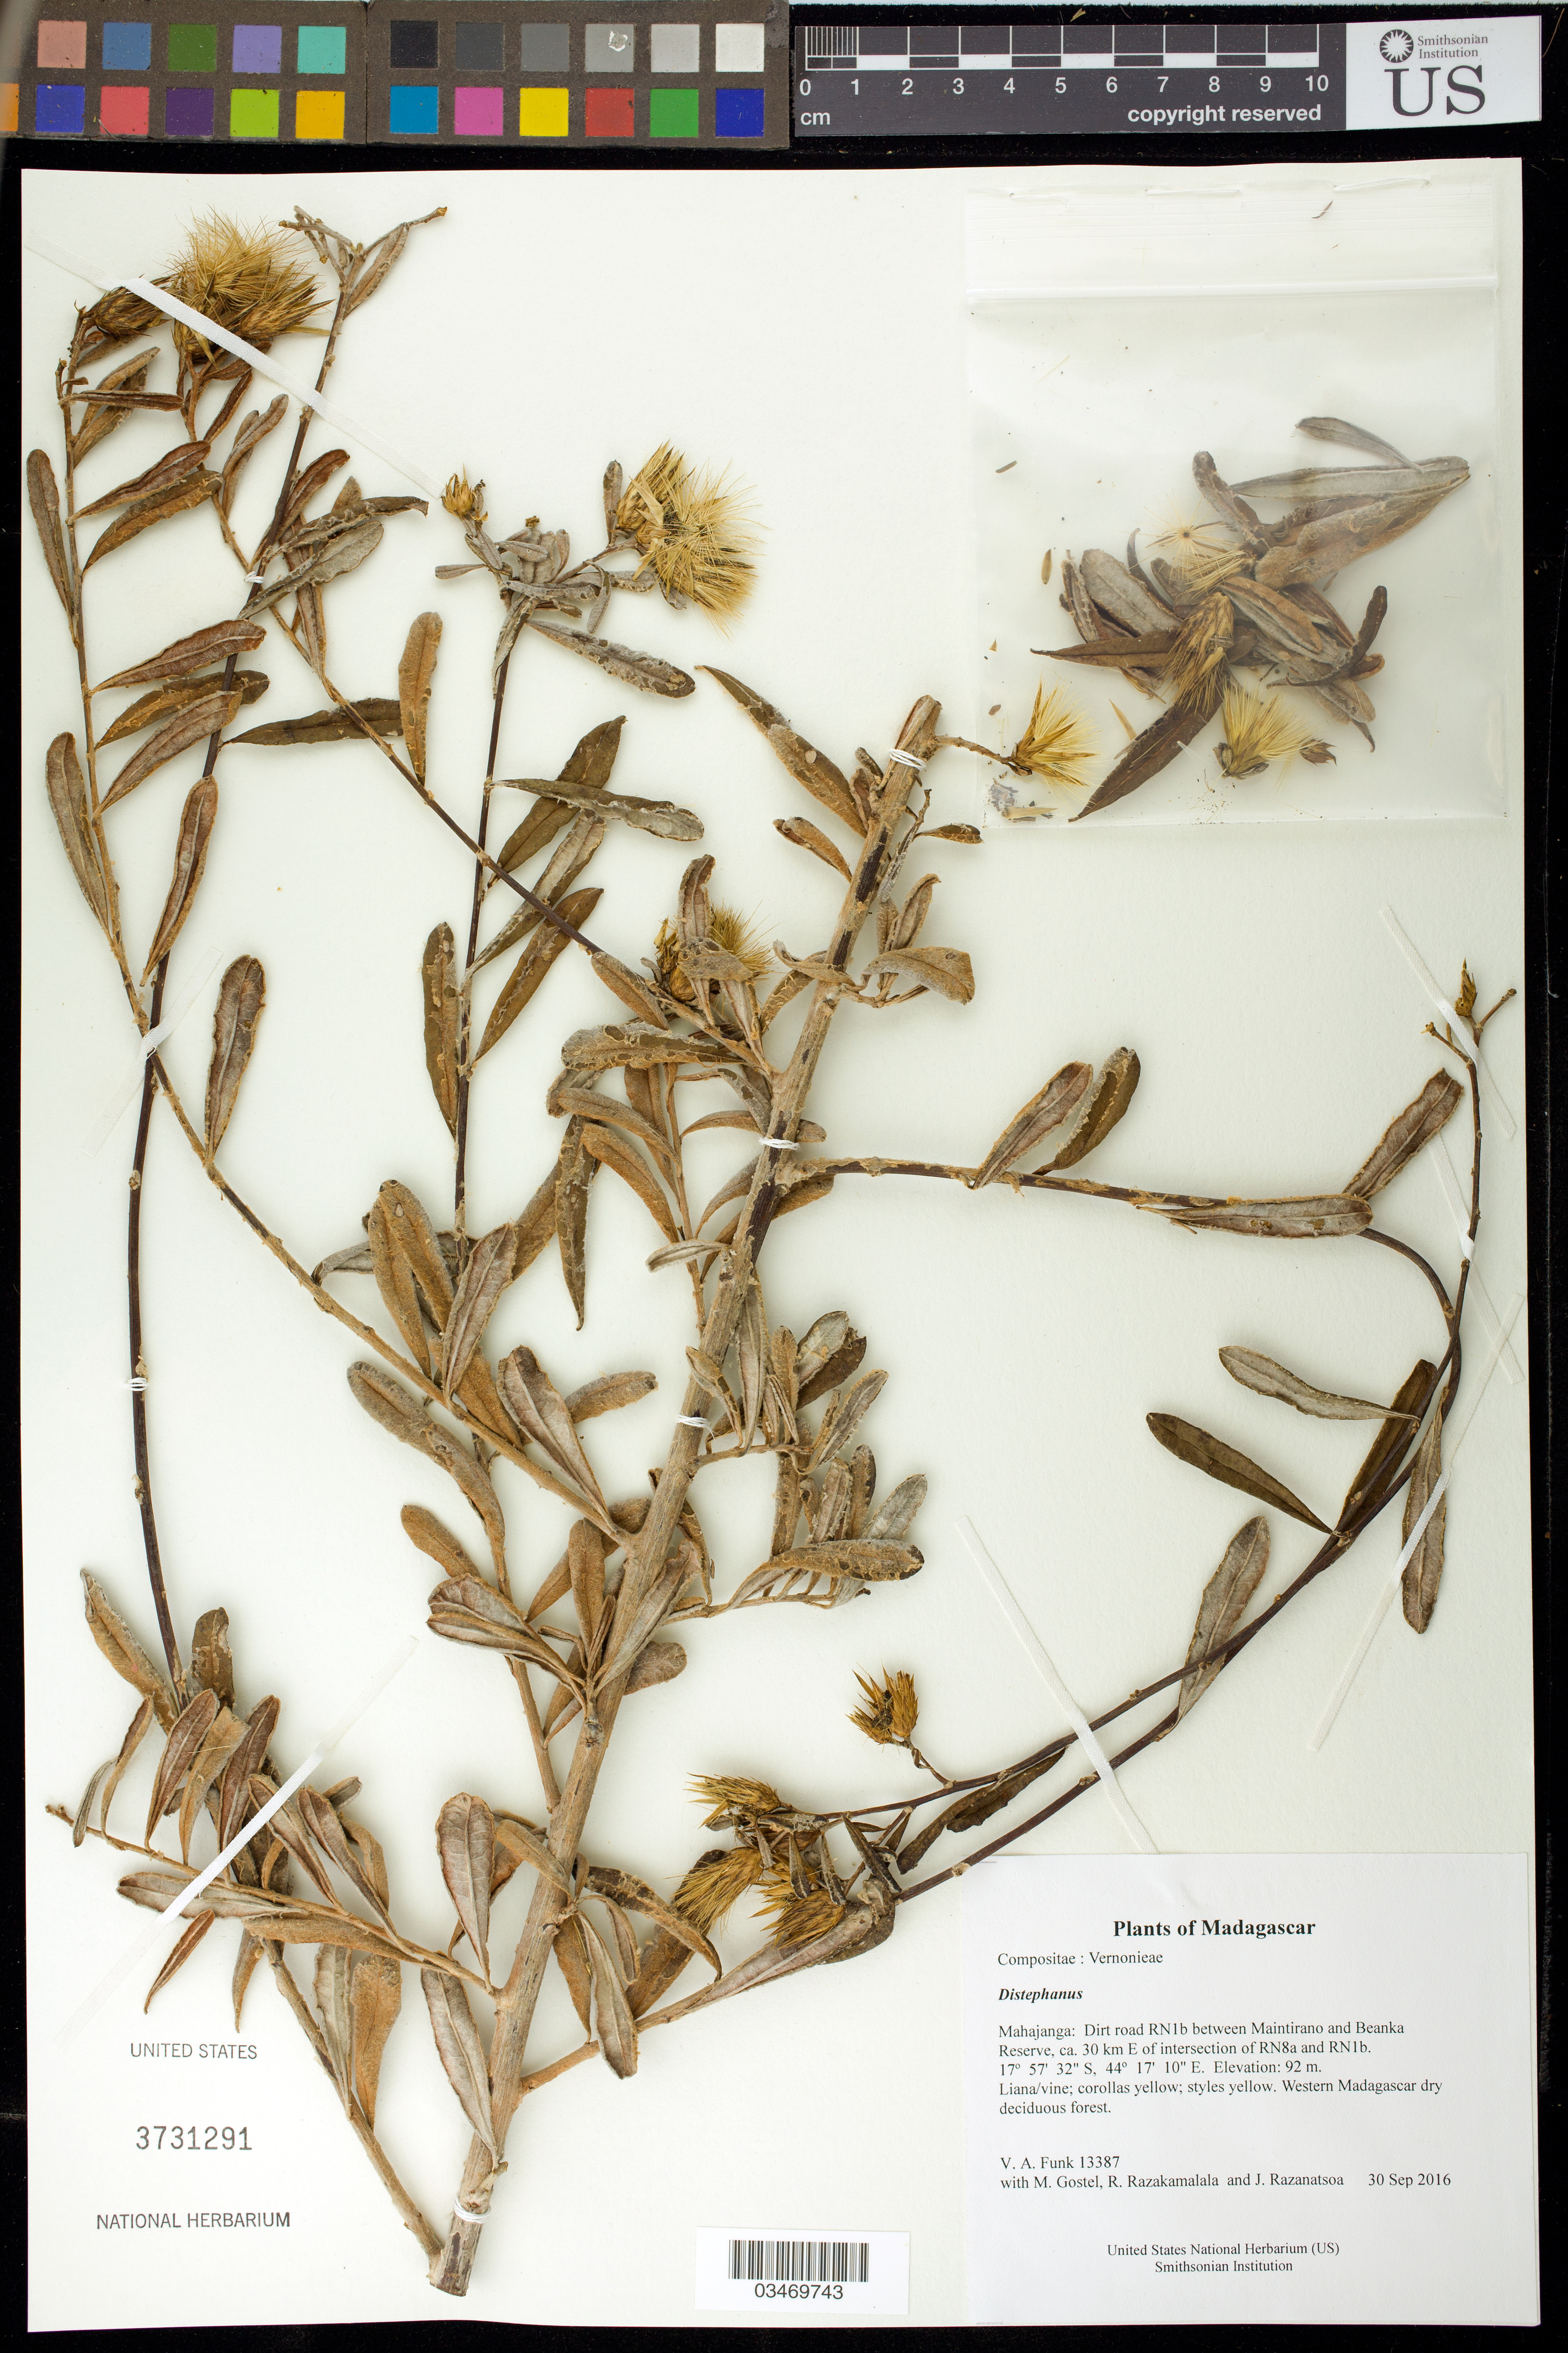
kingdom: Plantae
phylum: Tracheophyta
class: Magnoliopsida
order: Asterales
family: Asteraceae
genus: Distephanus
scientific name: Distephanus sp.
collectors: M. R. Gostel, R. Razakamalala & J. Razanatsoa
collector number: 13387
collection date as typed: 30 Sep 2016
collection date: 2016-09-30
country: Madagascar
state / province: Melaky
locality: Dirt road RN1b between Maintirano and Beanka Reserve, ca. 30 km E of intersection of RN8a and RN1b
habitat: Western Madagascar dry deciduous forest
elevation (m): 92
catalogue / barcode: US 3731291